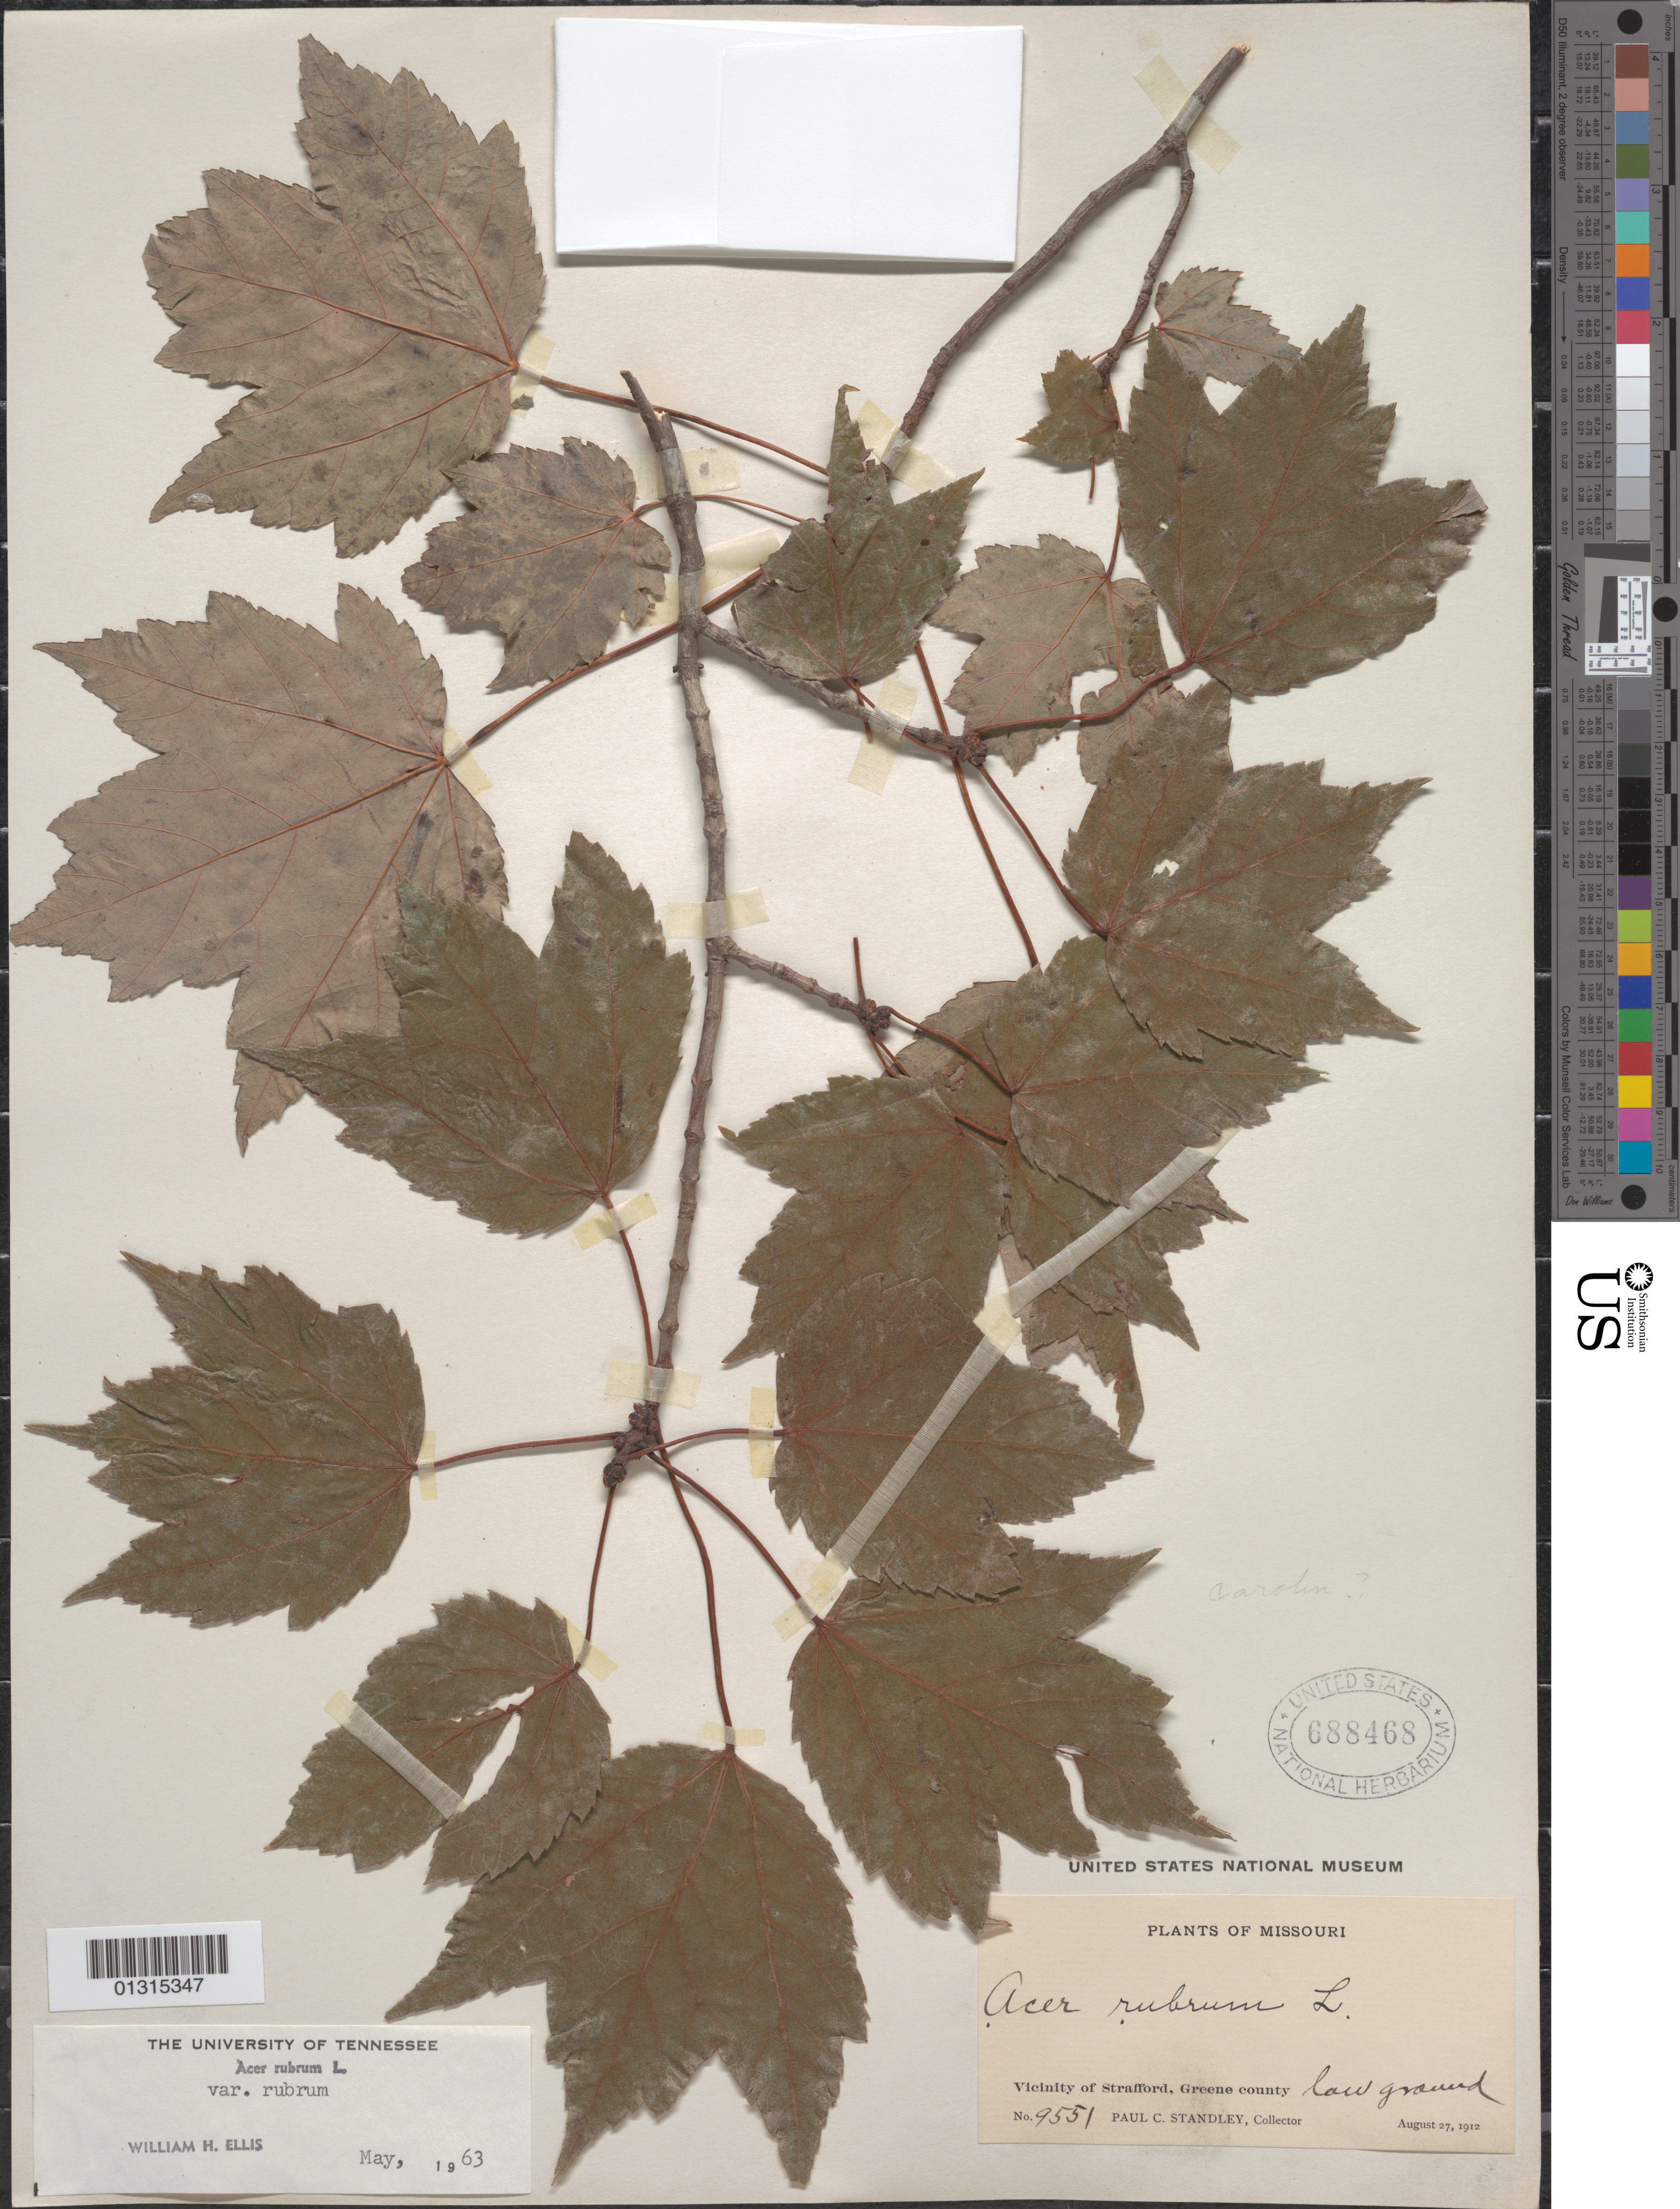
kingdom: Plantae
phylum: Tracheophyta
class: Magnoliopsida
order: Sapindales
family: Sapindaceae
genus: Acer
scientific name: Acer rubrum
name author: L.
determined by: Ellis, W. H.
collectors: P. C. Standley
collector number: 9551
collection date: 1912-08-27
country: United States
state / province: Missouri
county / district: Greene County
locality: Greene County, vicinity of Strafford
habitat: Low ground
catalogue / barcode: US 688468